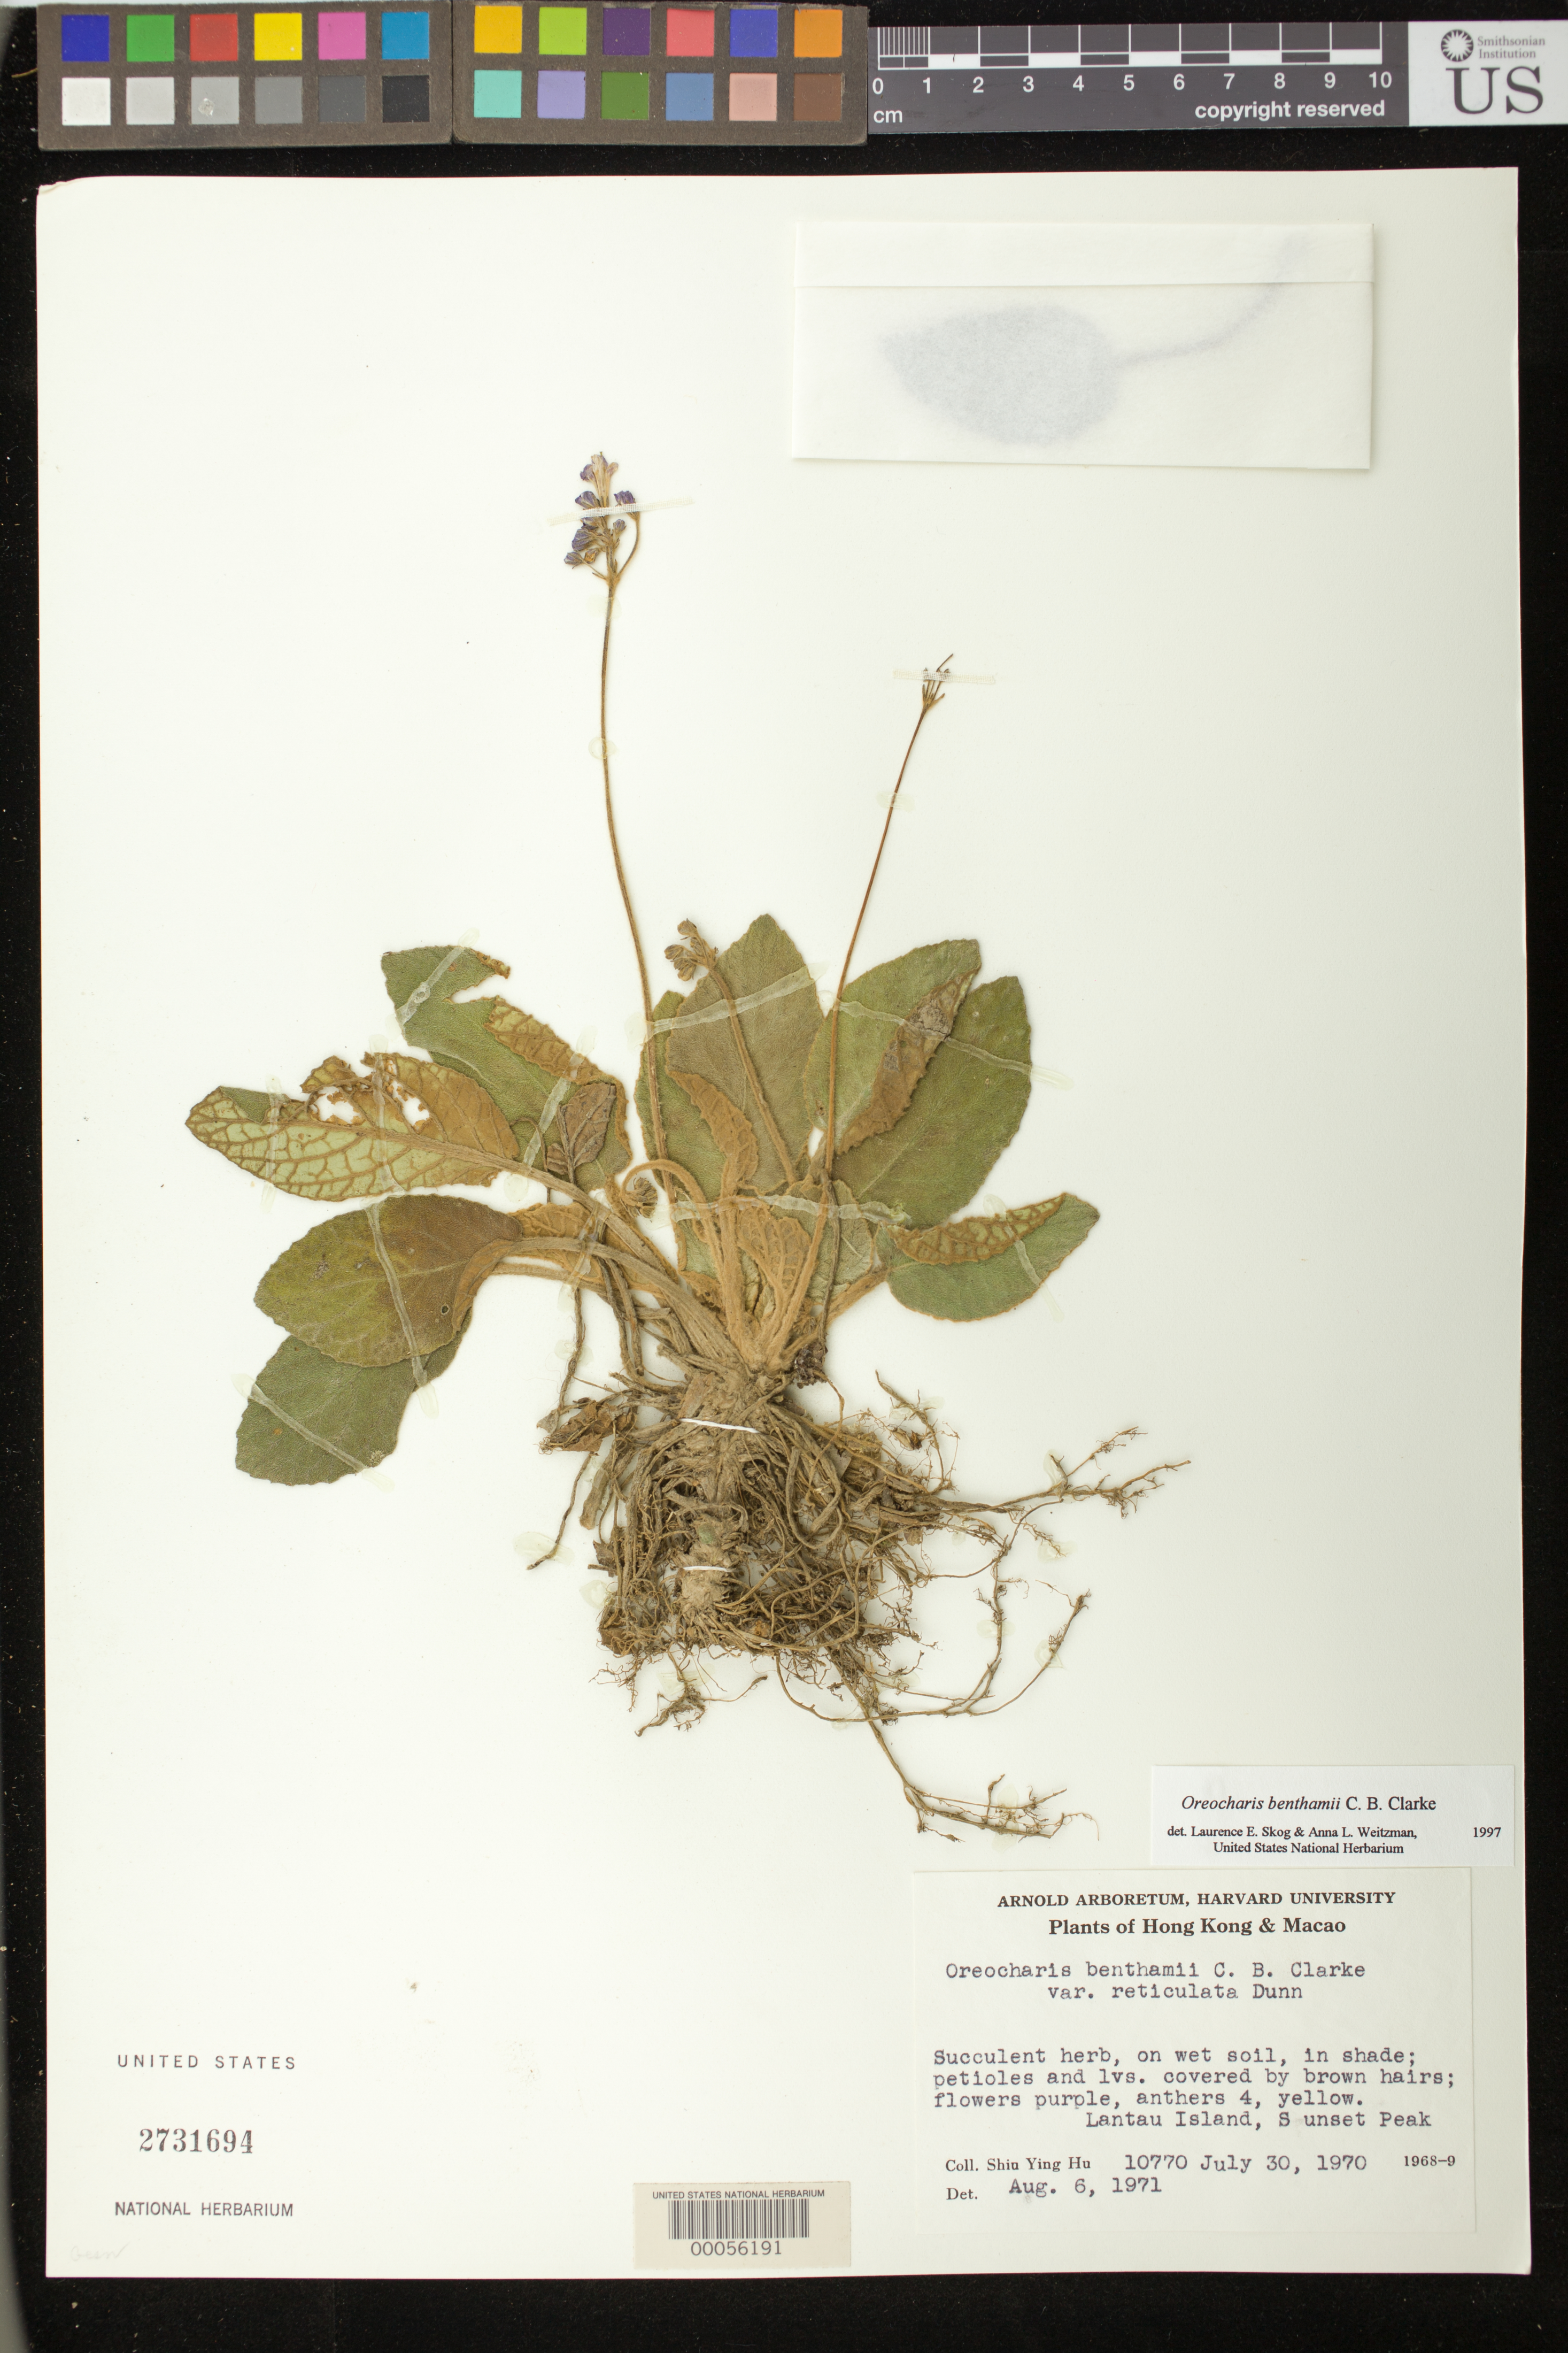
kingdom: Plantae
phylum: Tracheophyta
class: Magnoliopsida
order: Lamiales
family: Gesneriaceae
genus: Oreocharis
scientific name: Oreocharis benthamii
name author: C.B. Clarke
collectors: S. Y. Hu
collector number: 10770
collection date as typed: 30 Jul 1970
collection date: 1970-07-30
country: China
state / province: Hong Kong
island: Lantau I.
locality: Lantau island, Sunset peak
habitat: On wet soil, in shade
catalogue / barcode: US 2731694